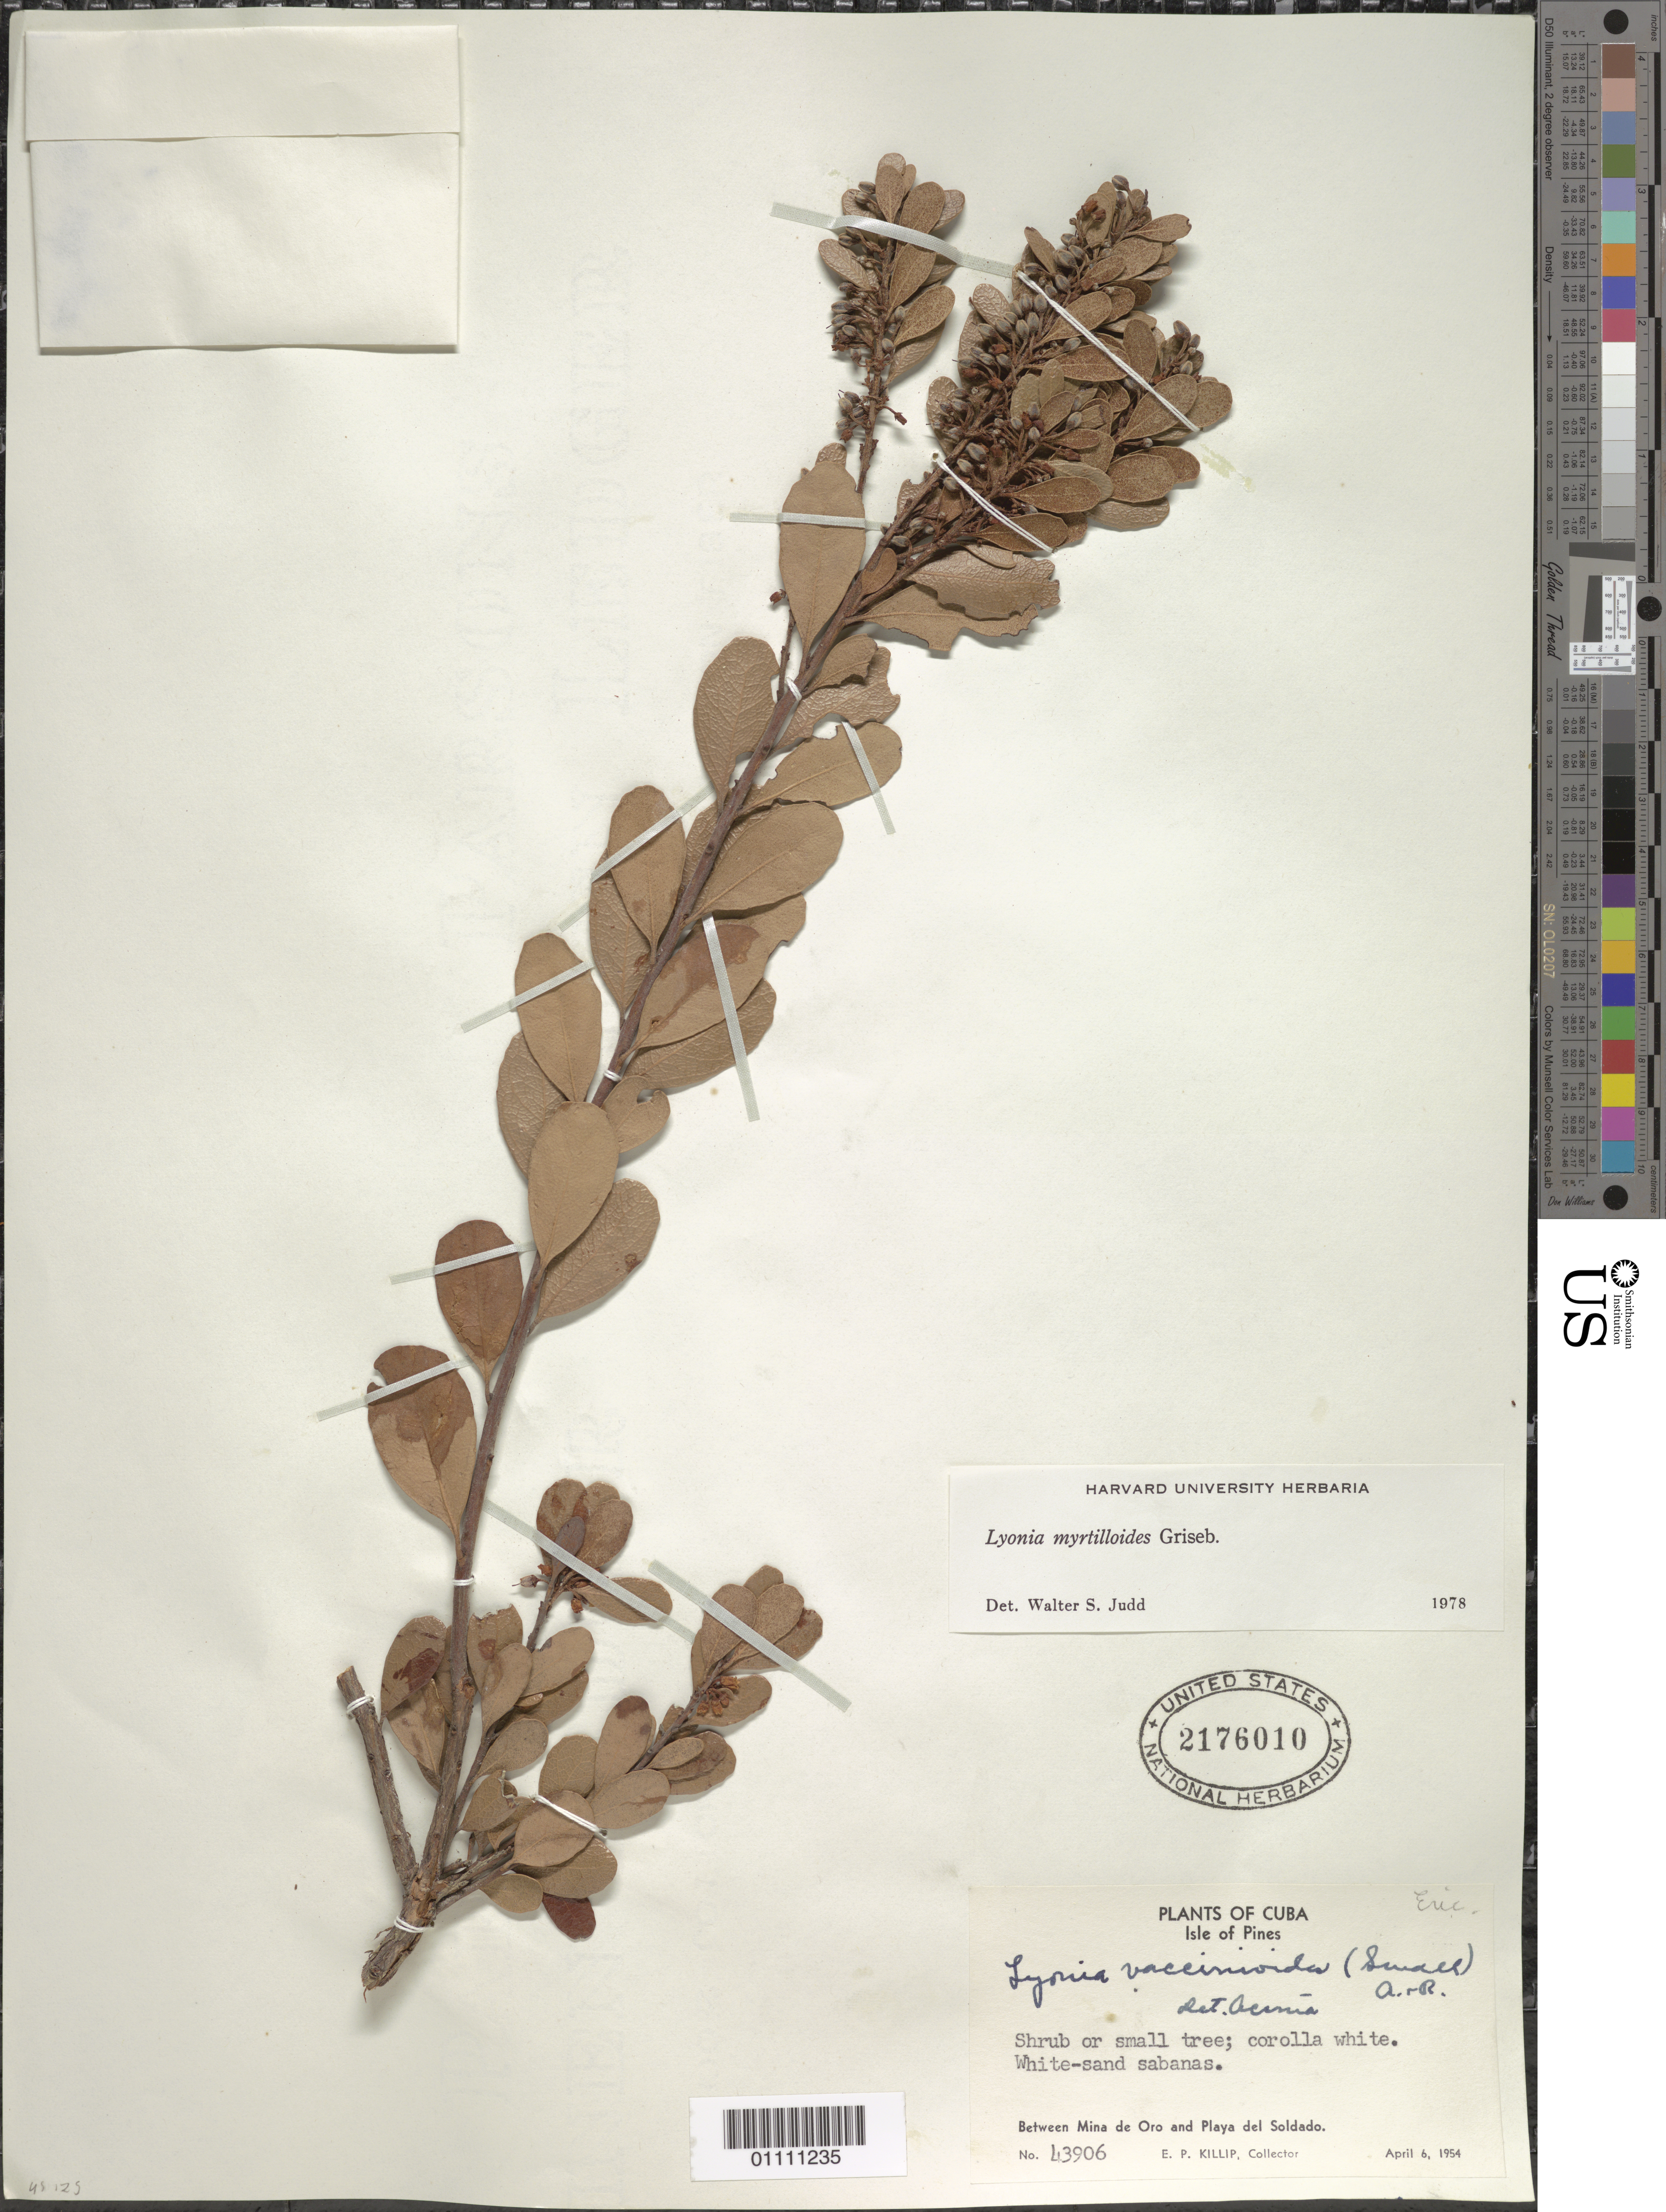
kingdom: Plantae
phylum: Tracheophyta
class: Magnoliopsida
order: Ericales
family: Ericaceae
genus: Lyonia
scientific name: Lyonia myrtilloides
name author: Griseb.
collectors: E. P. Killip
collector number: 43906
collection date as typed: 06 Apr 1954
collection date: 1954-04-06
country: Cuba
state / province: Isla de La Juventud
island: Isla de la Juventud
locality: White sand sabanas Between Mina de Oro and Playa del Soldado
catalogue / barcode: US 2176010